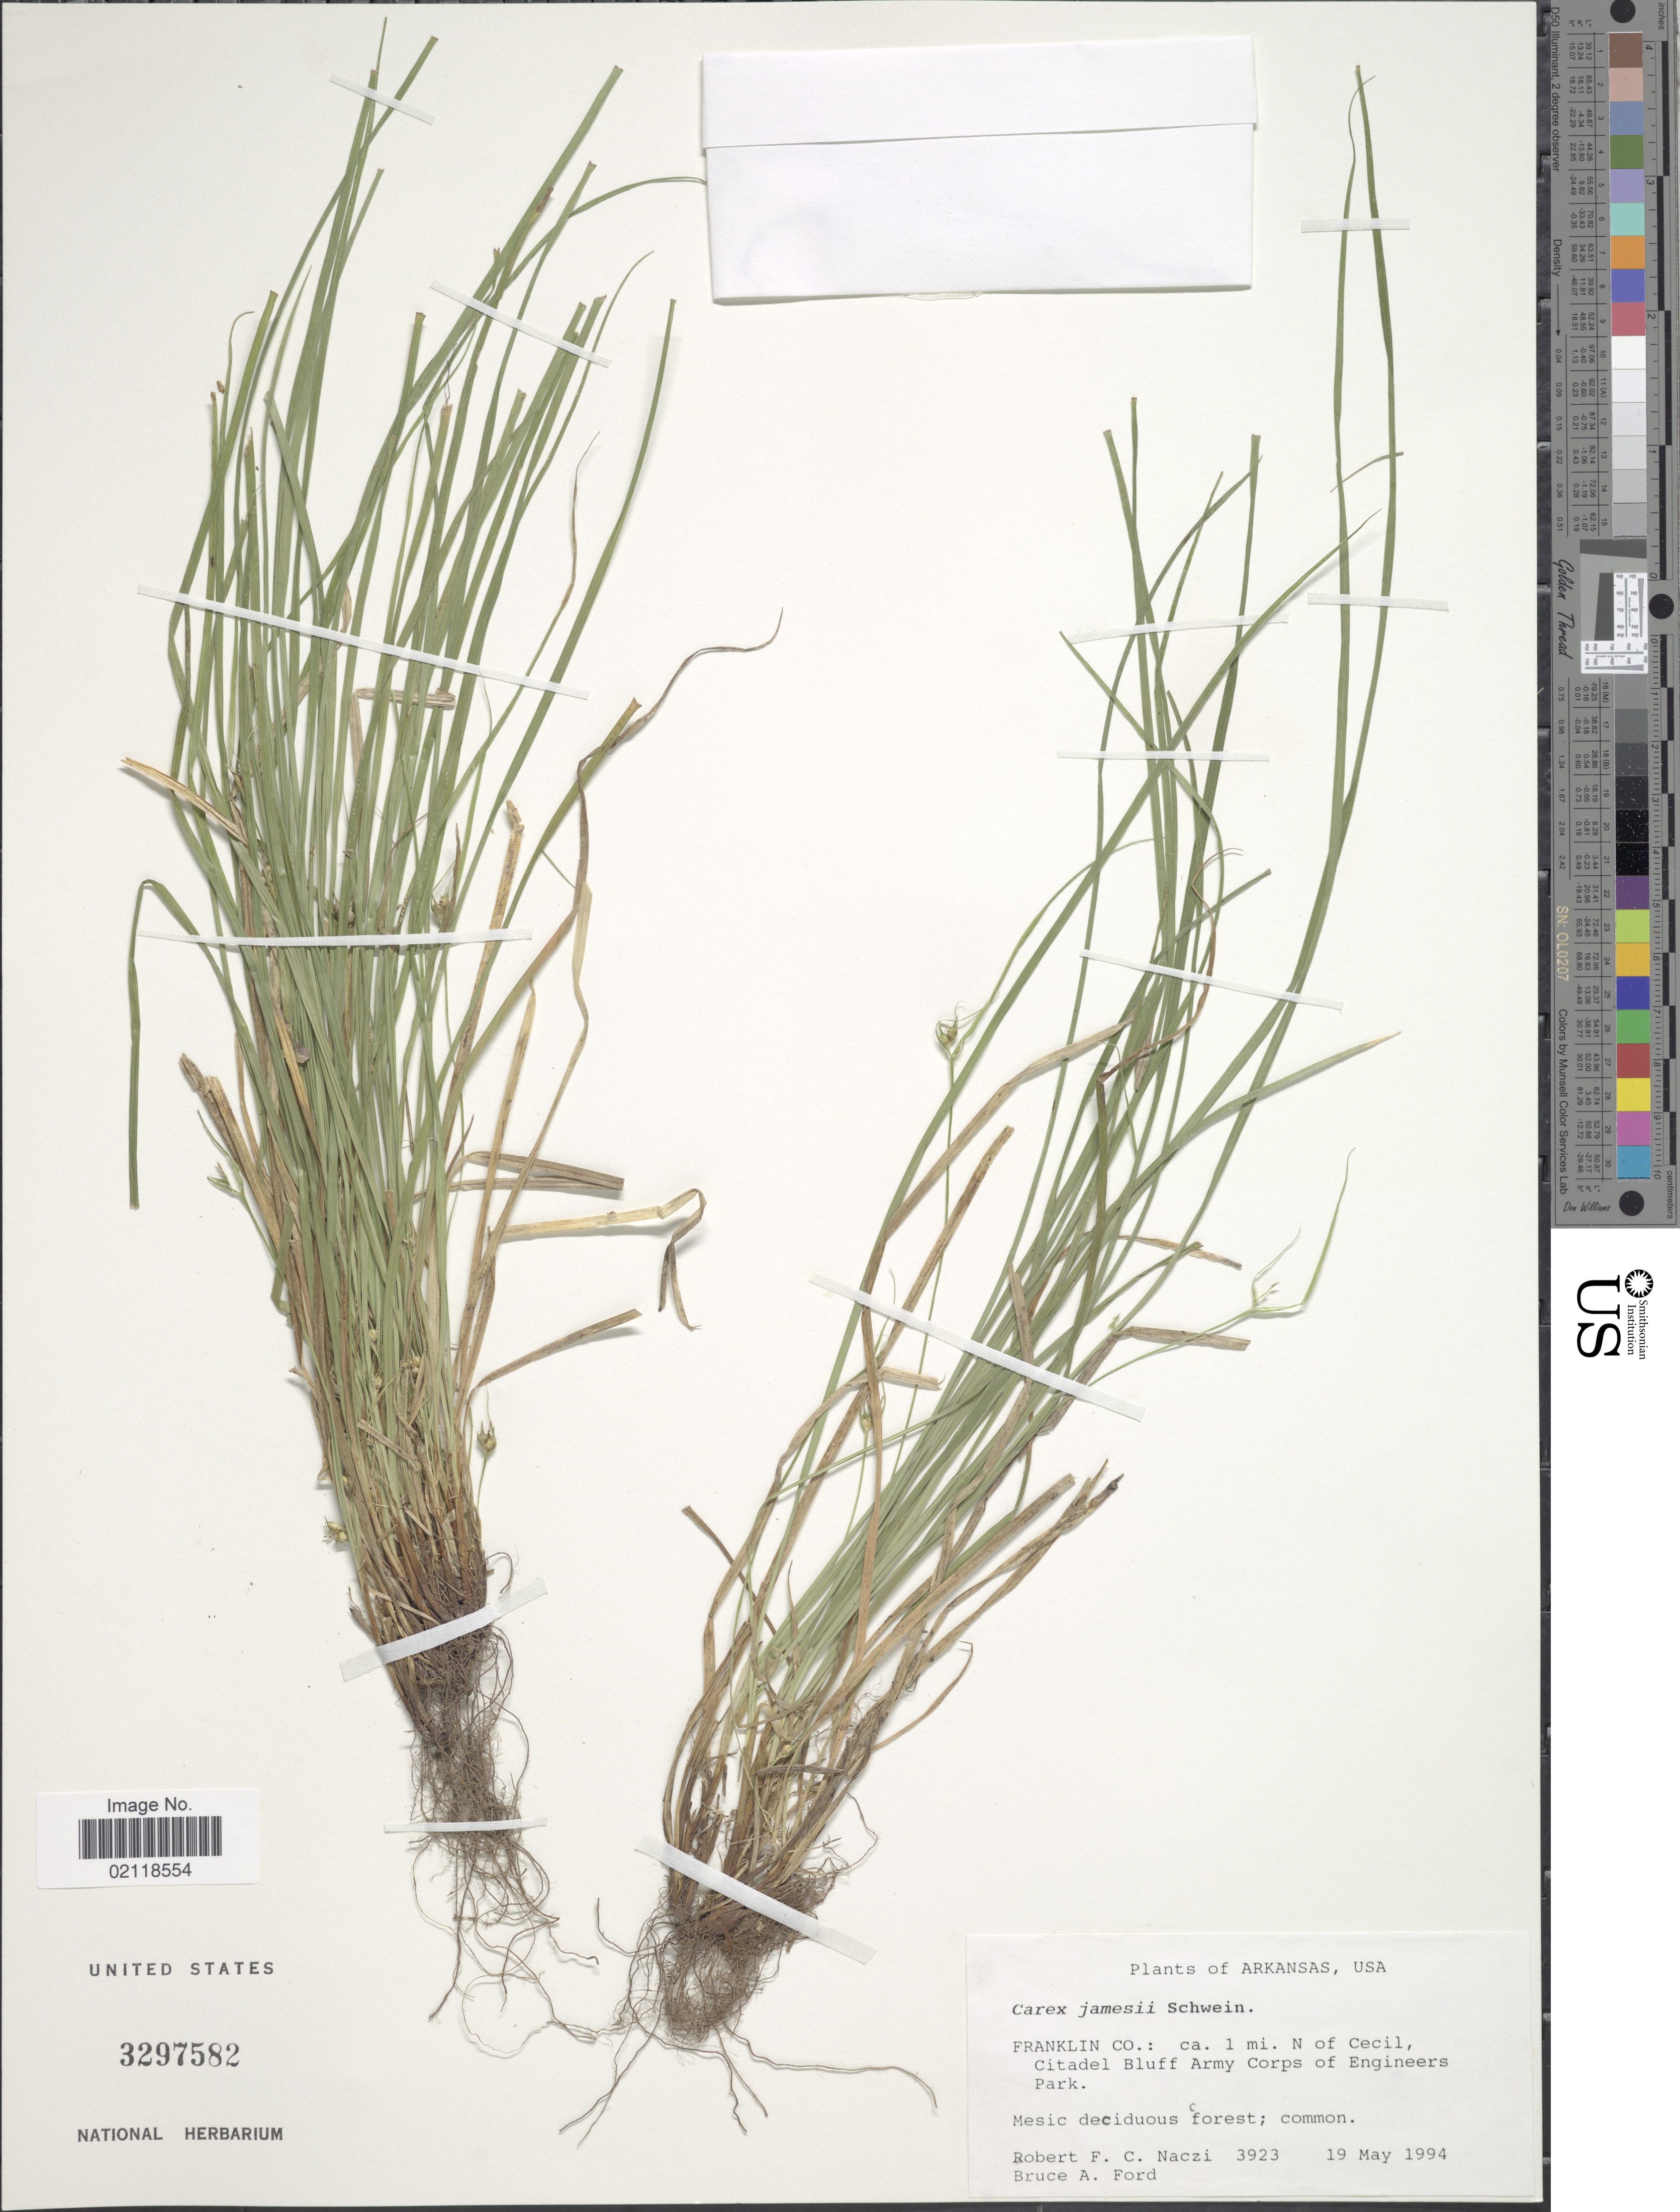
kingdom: Plantae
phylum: Tracheophyta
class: Liliopsida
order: Poales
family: Cyperaceae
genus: Carex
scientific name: Carex jamesii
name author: Schwein.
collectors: R. F. C. Naczi & B. A. Ford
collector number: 3923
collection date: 1994-05-19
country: United States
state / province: Arkansas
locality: Franklin Co.: ca. 1 mi. N of Cecil, Citadel Bluff Army Corps of Engineers Park.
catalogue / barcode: US 3297582